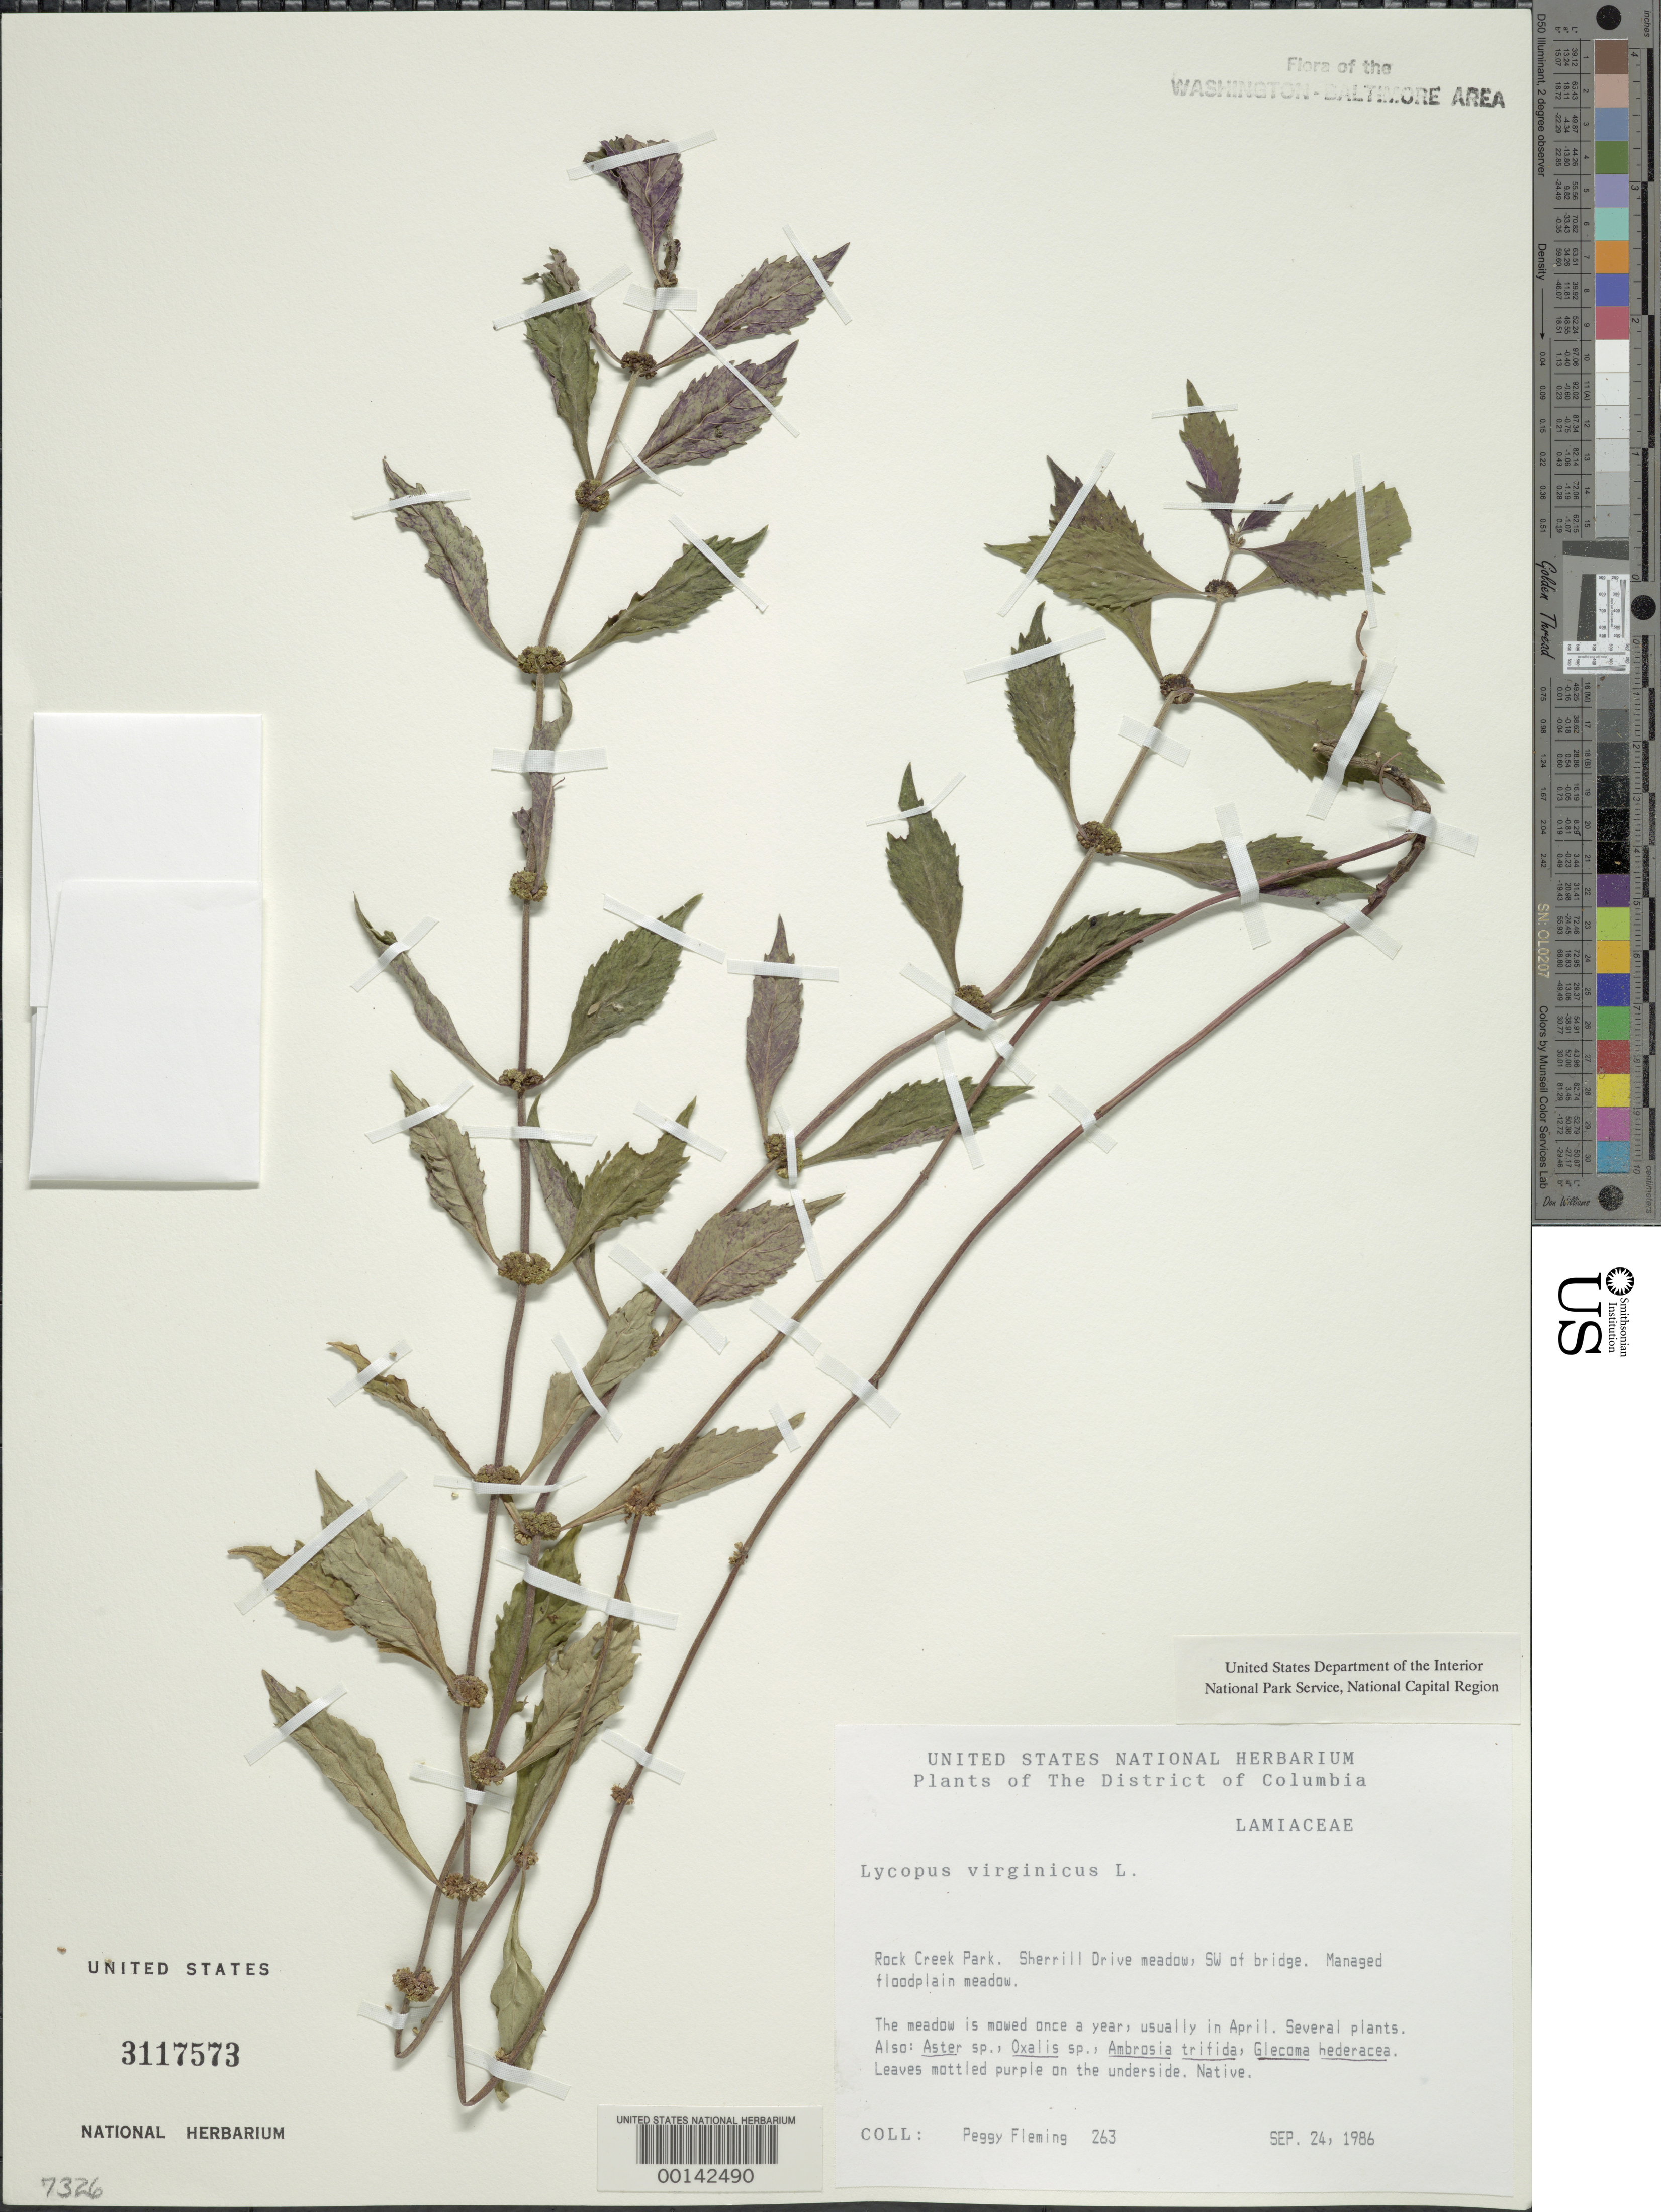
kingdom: Plantae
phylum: Tracheophyta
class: Magnoliopsida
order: Lamiales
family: Lamiaceae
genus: Lycopus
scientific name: Lycopus virginicus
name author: L.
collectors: P. Fleming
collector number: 263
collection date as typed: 24 Sep 1986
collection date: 1986-09-24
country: United States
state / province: District of Columbia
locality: Rock Creek Park. Sherrill Drive Meadow, SW of bridge. Rock Creek Park and vicinity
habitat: Managed floodplain meadow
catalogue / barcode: US 3117573